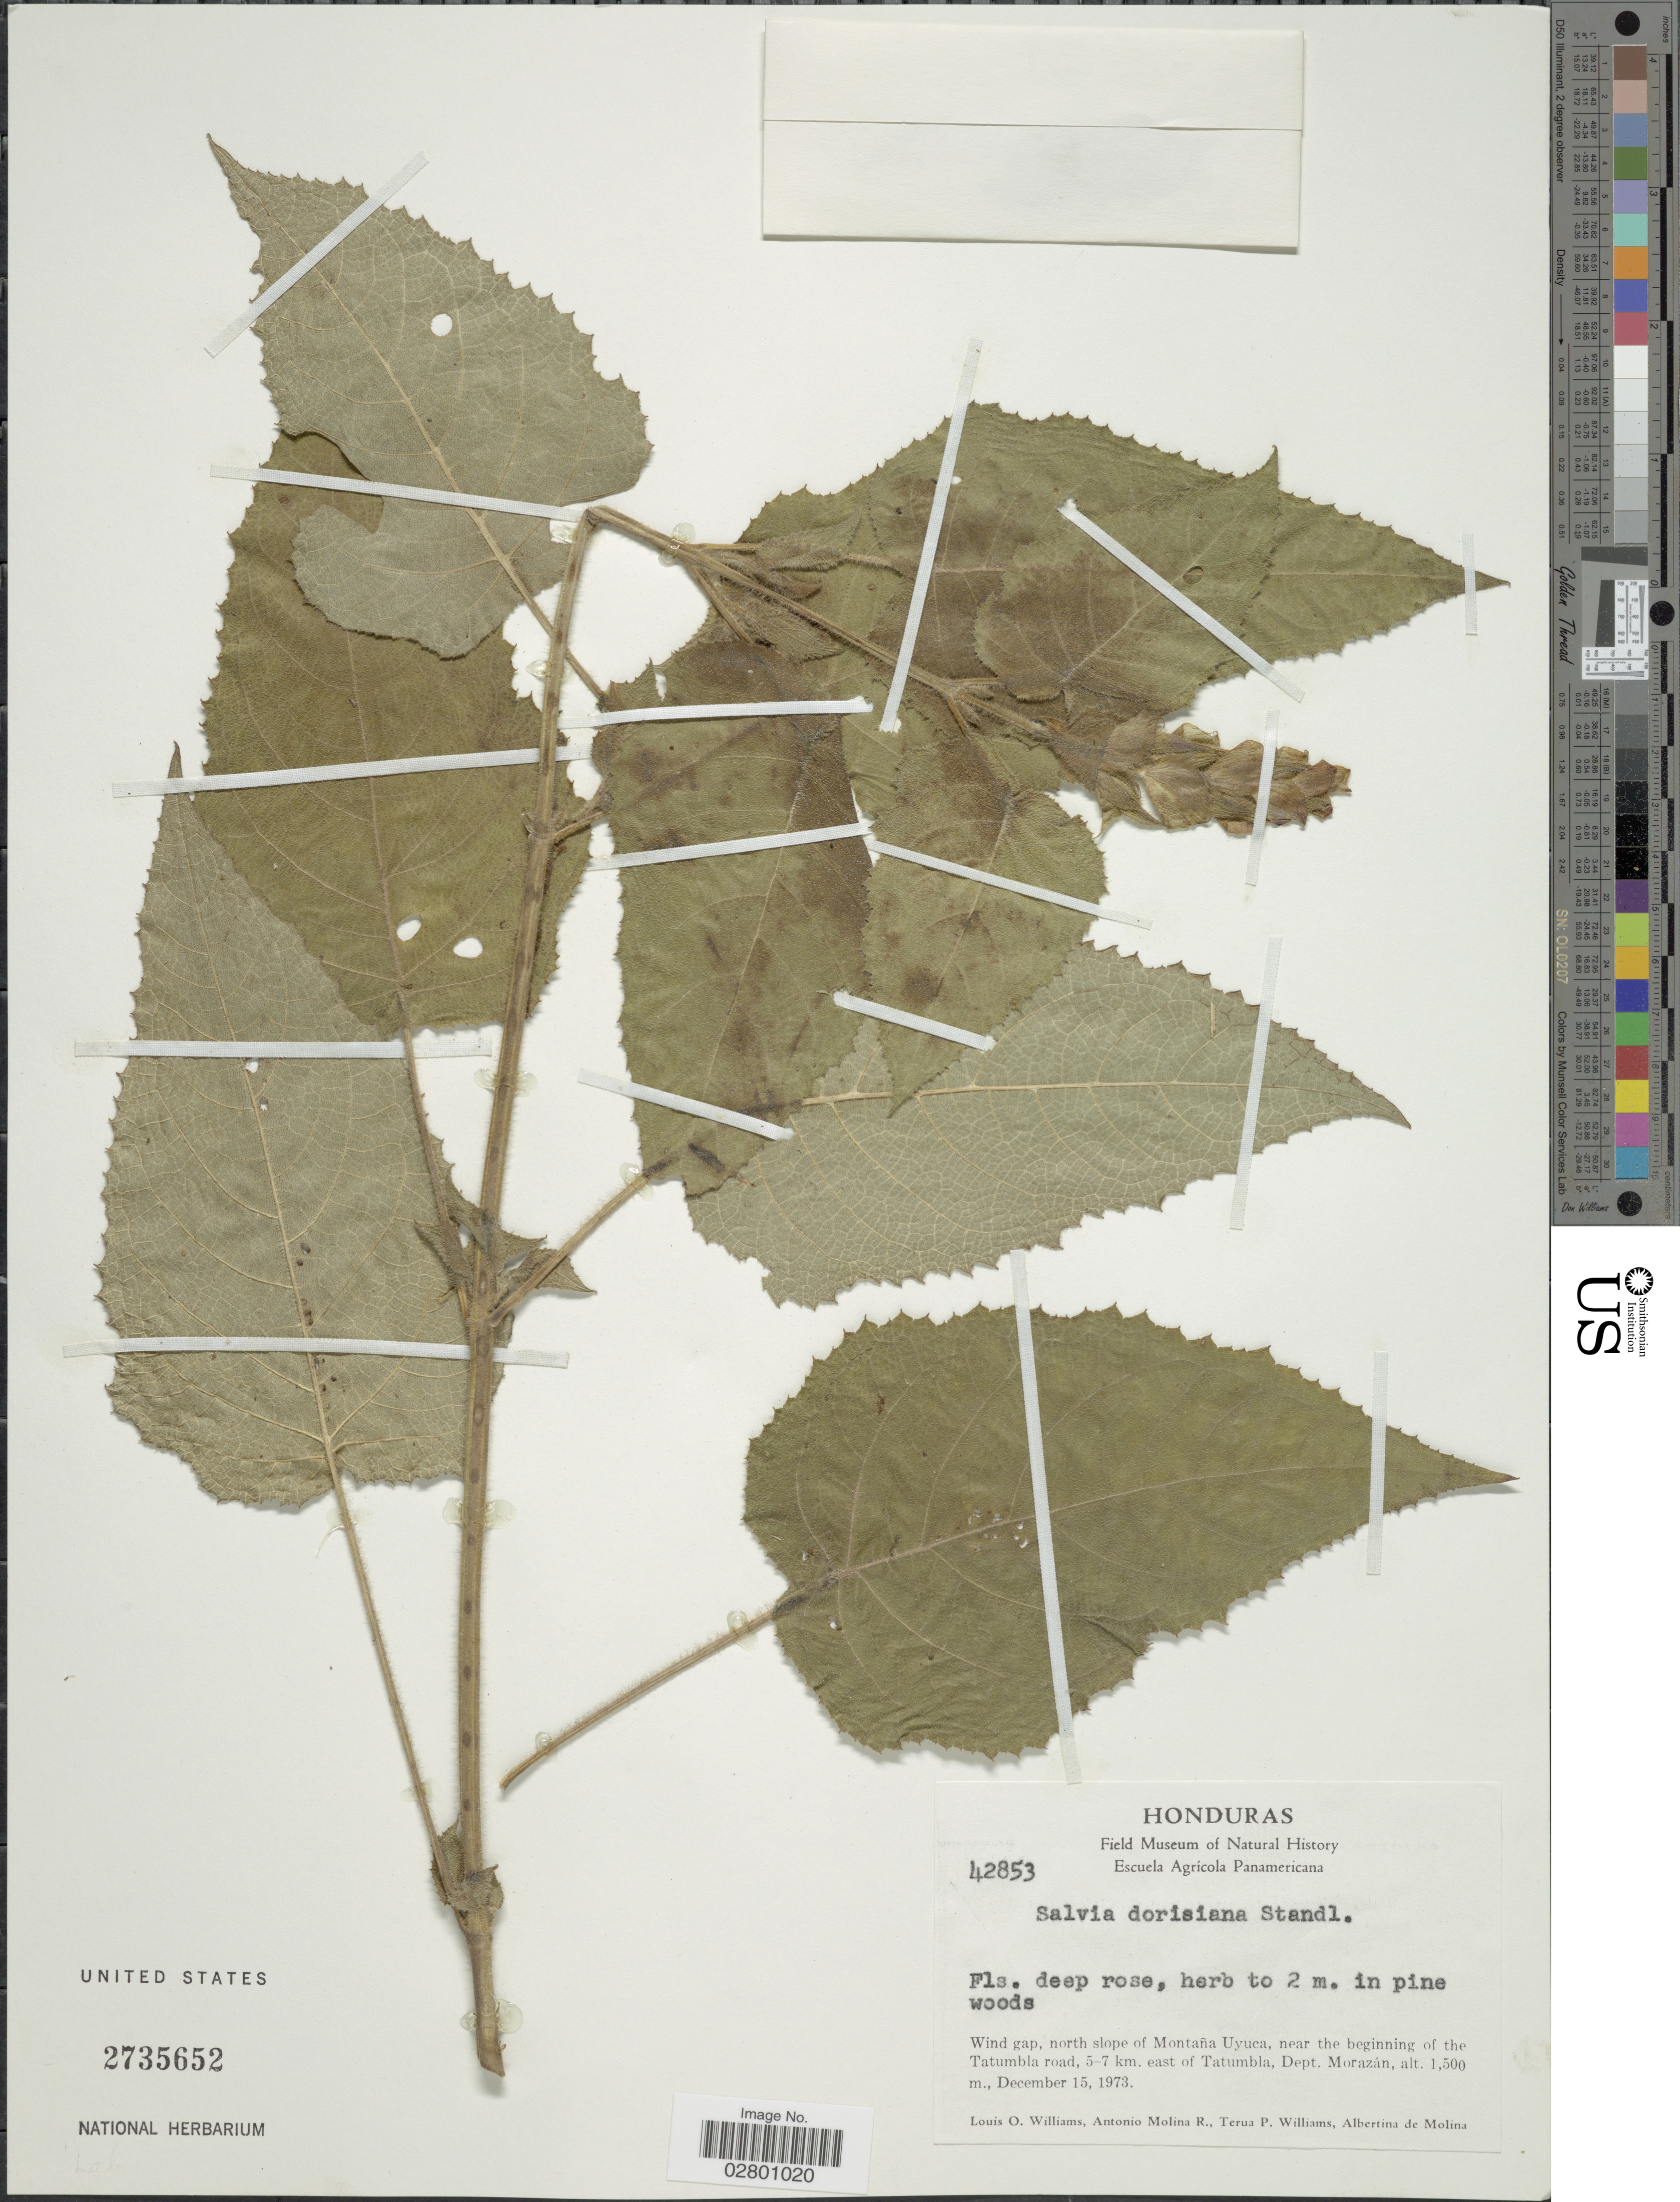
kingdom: Plantae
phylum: Tracheophyta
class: Magnoliopsida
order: Lamiales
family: Lamiaceae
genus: Salvia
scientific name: Salvia dorisiana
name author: Standl.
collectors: L. O. Williams, A. Molina R., T. Williams & A. R. Molina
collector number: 42853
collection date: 1973-12-15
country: Honduras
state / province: Fco. Morazán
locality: Wind gap, north slope Montaña Uyuca, near the beginning of the Tatumbla road, 5-7 km. east of Tatumbla, Dept. Morazán.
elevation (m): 1500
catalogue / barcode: US 2735652